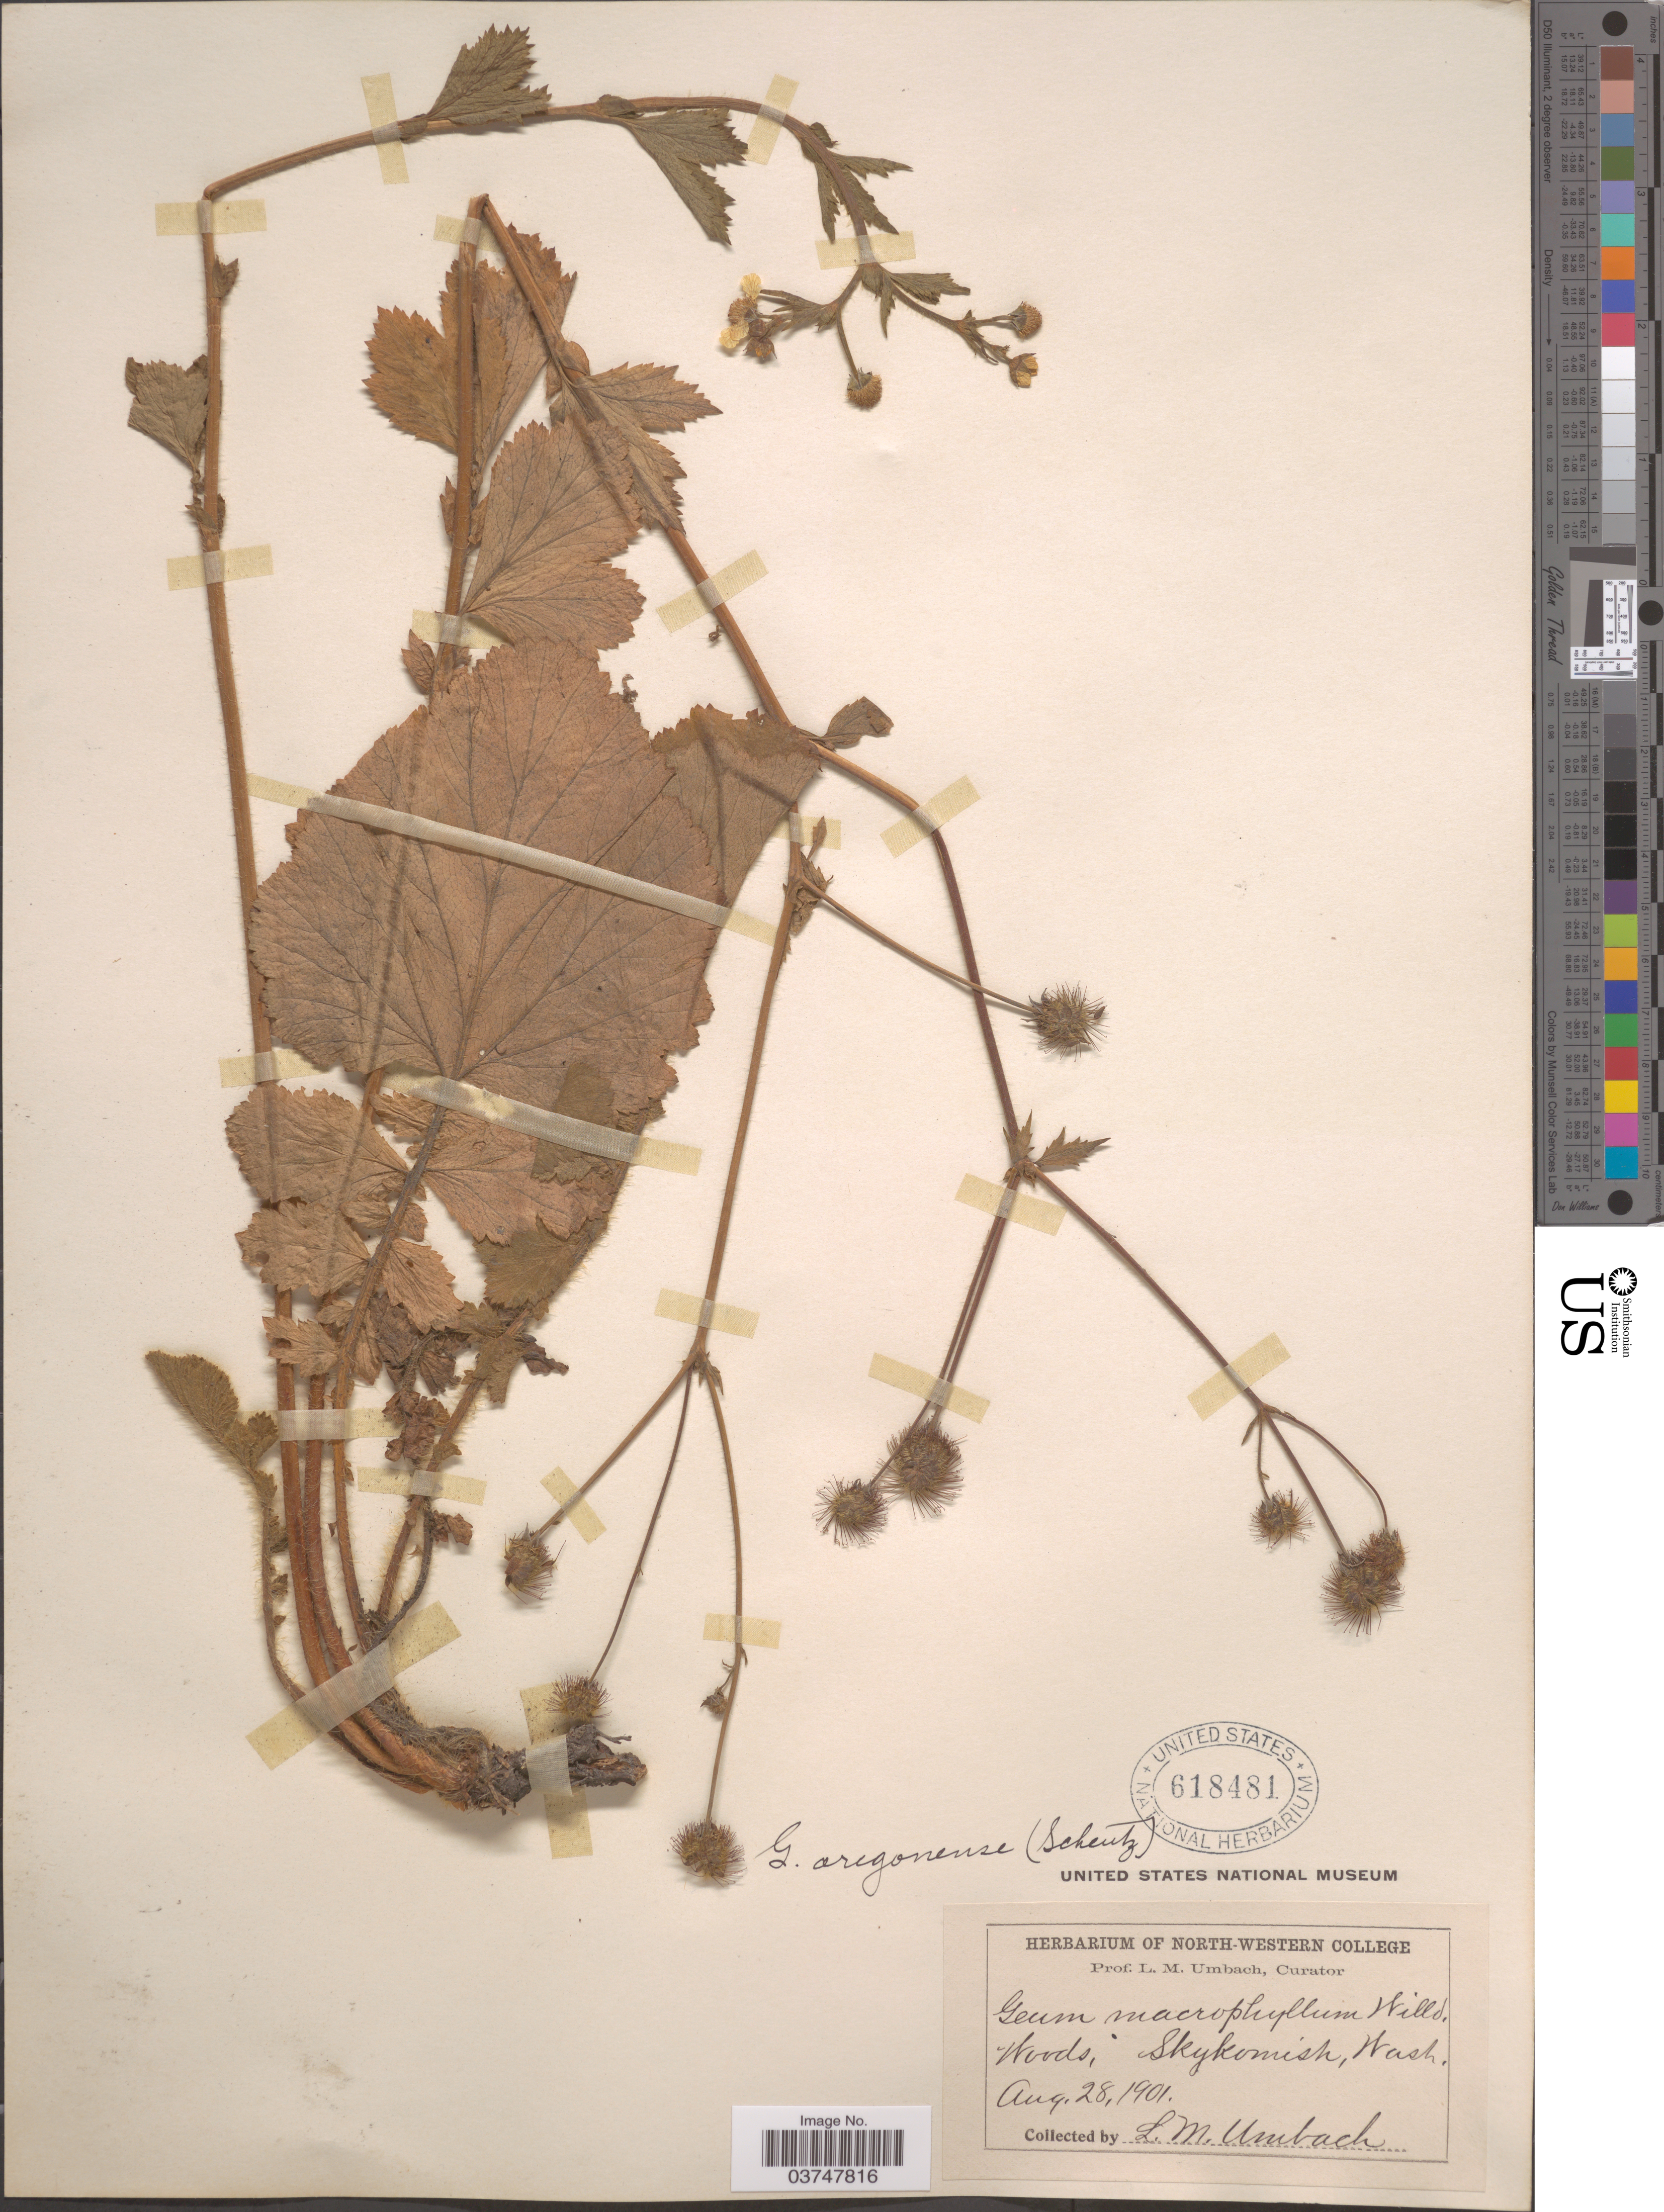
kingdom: Plantae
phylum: Tracheophyta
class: Magnoliopsida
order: Rosales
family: Rosaceae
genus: Geum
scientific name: Geum oregonense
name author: Rydb.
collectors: L. M. Umbach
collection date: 1901-08-28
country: United States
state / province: Washington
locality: Woods, Skykomish.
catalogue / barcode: US 618481